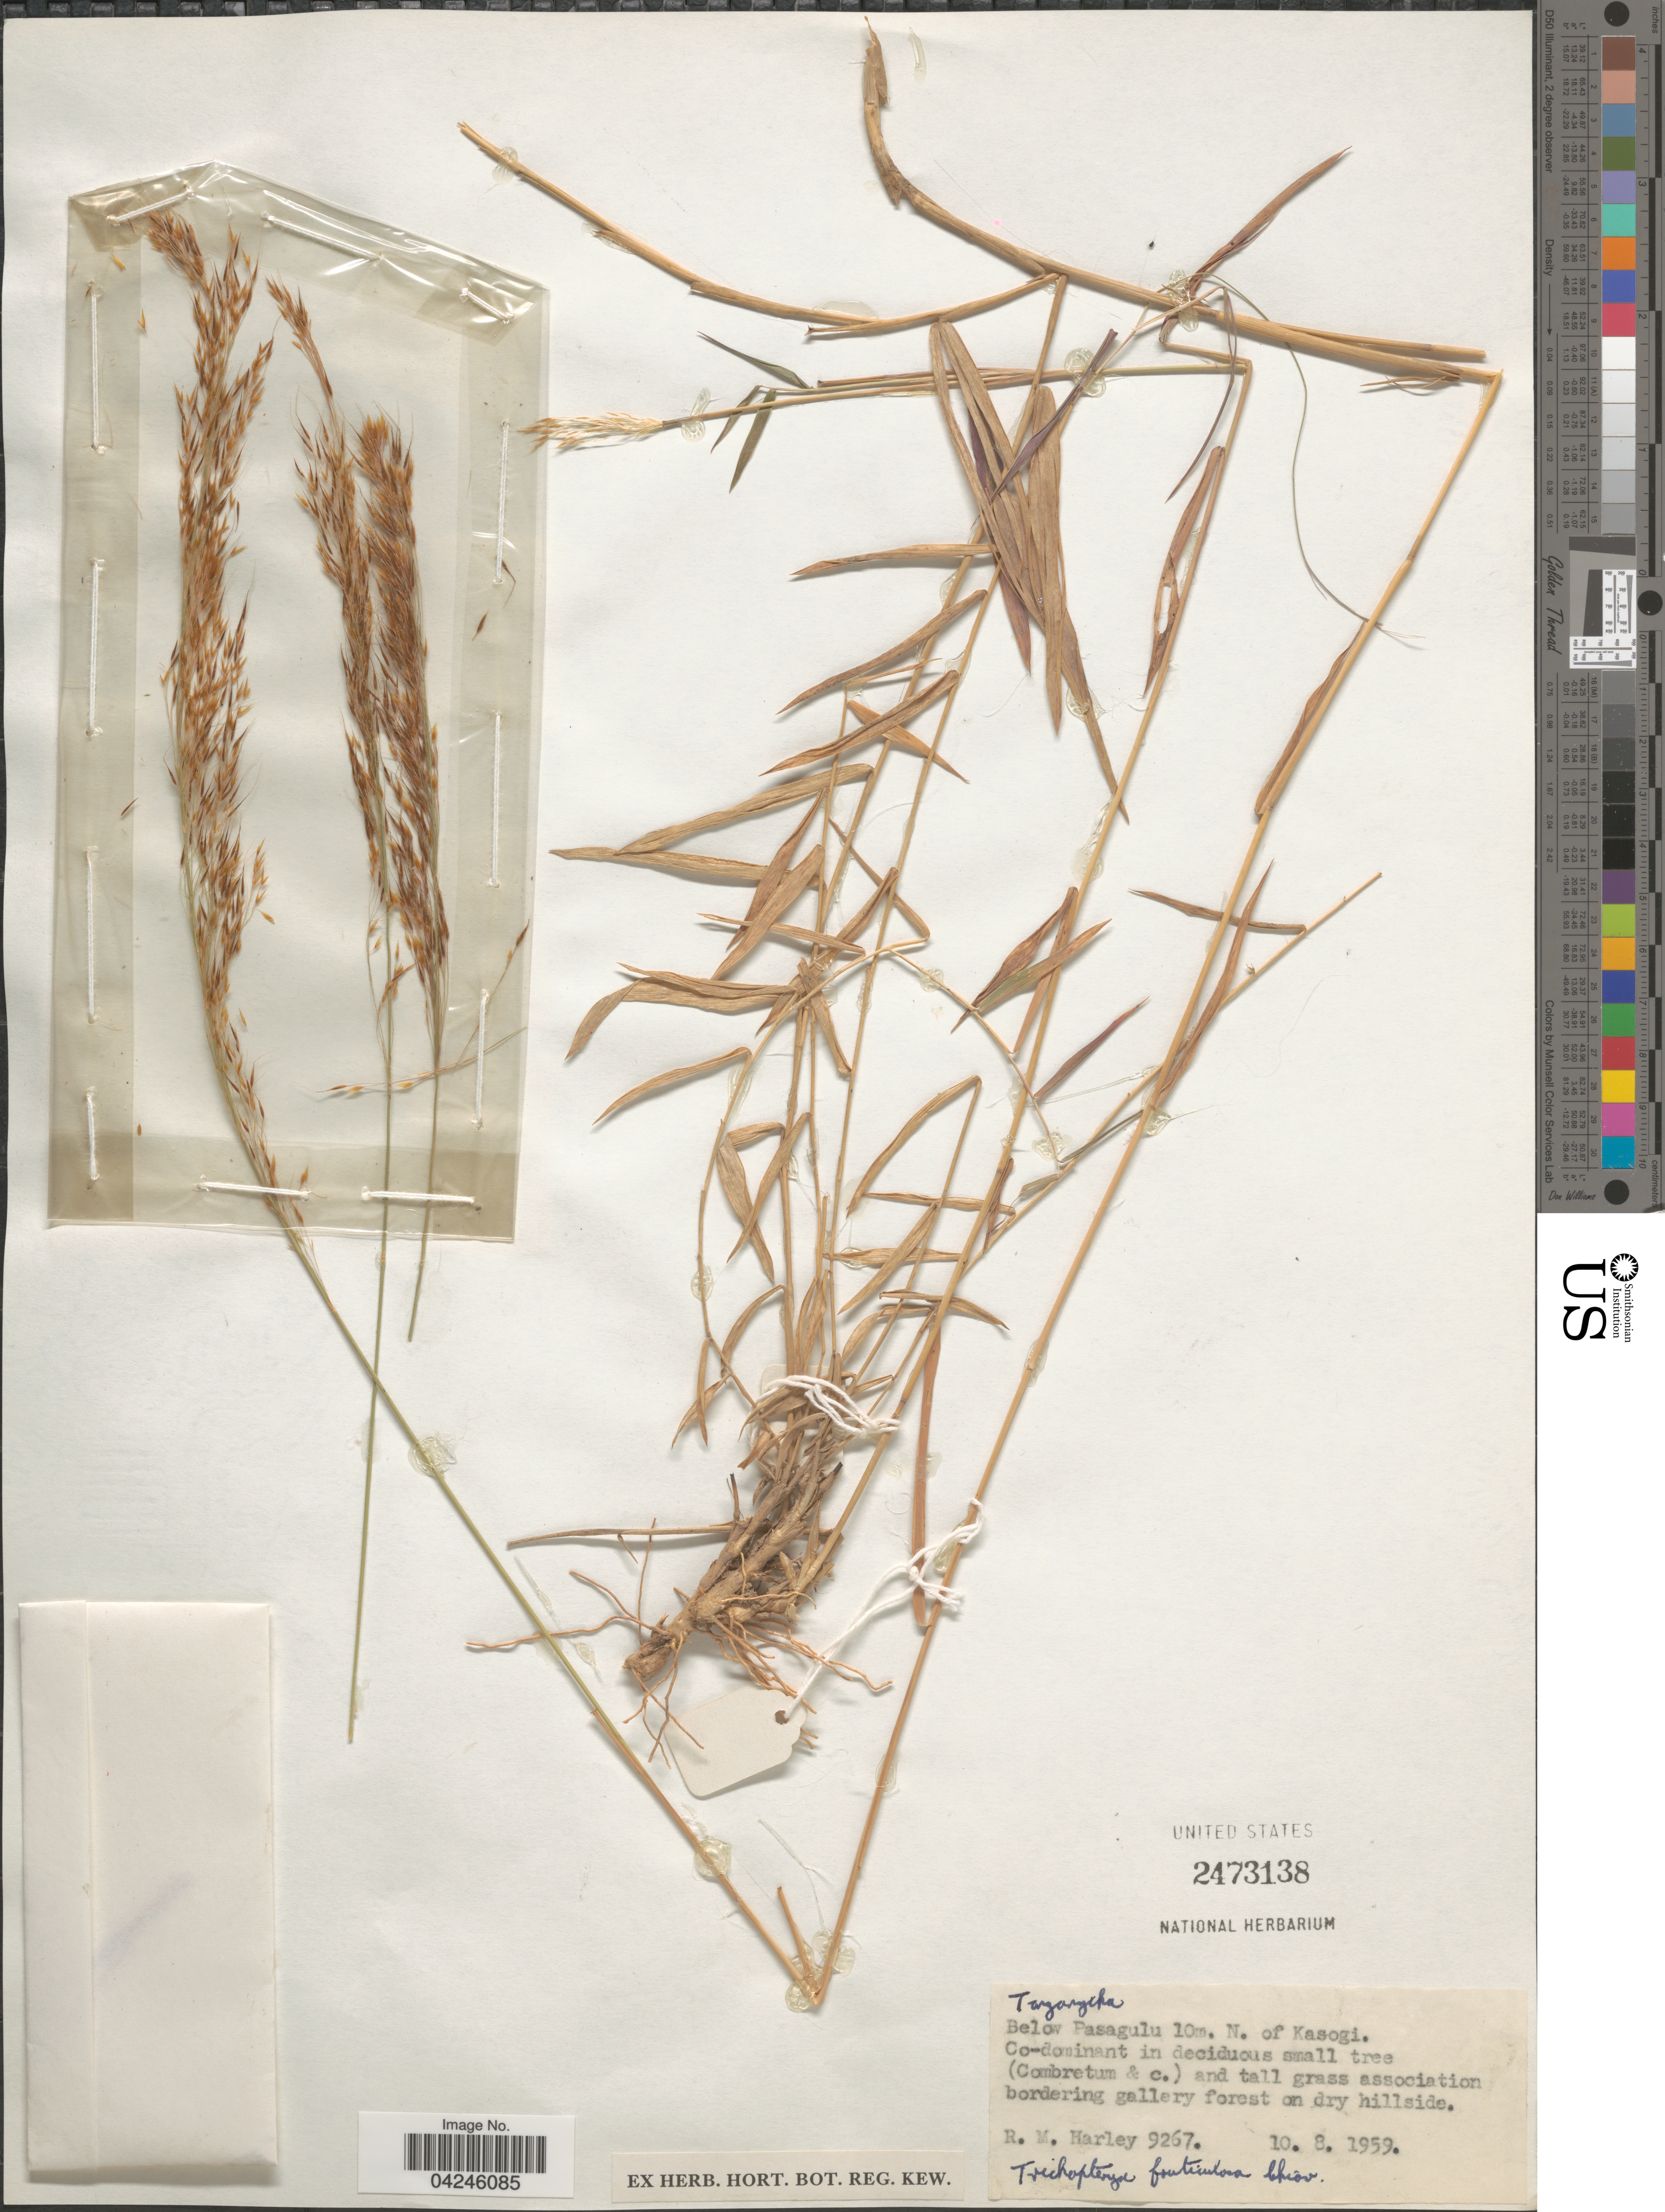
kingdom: Plantae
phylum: Tracheophyta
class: Liliopsida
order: Poales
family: Poaceae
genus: Trichopteryx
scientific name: Trichopteryx fruticulosa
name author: Chiov.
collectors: R. M. Harley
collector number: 9267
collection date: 1959-08-10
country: Tanzania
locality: Tanganyika. Below Pasagulu 10m. N. of Kasogi. Co-dominant in deciduous small tree (Combretum & c.) and tall grass association bordering gallery forest on dry hillside.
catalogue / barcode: US 2473138